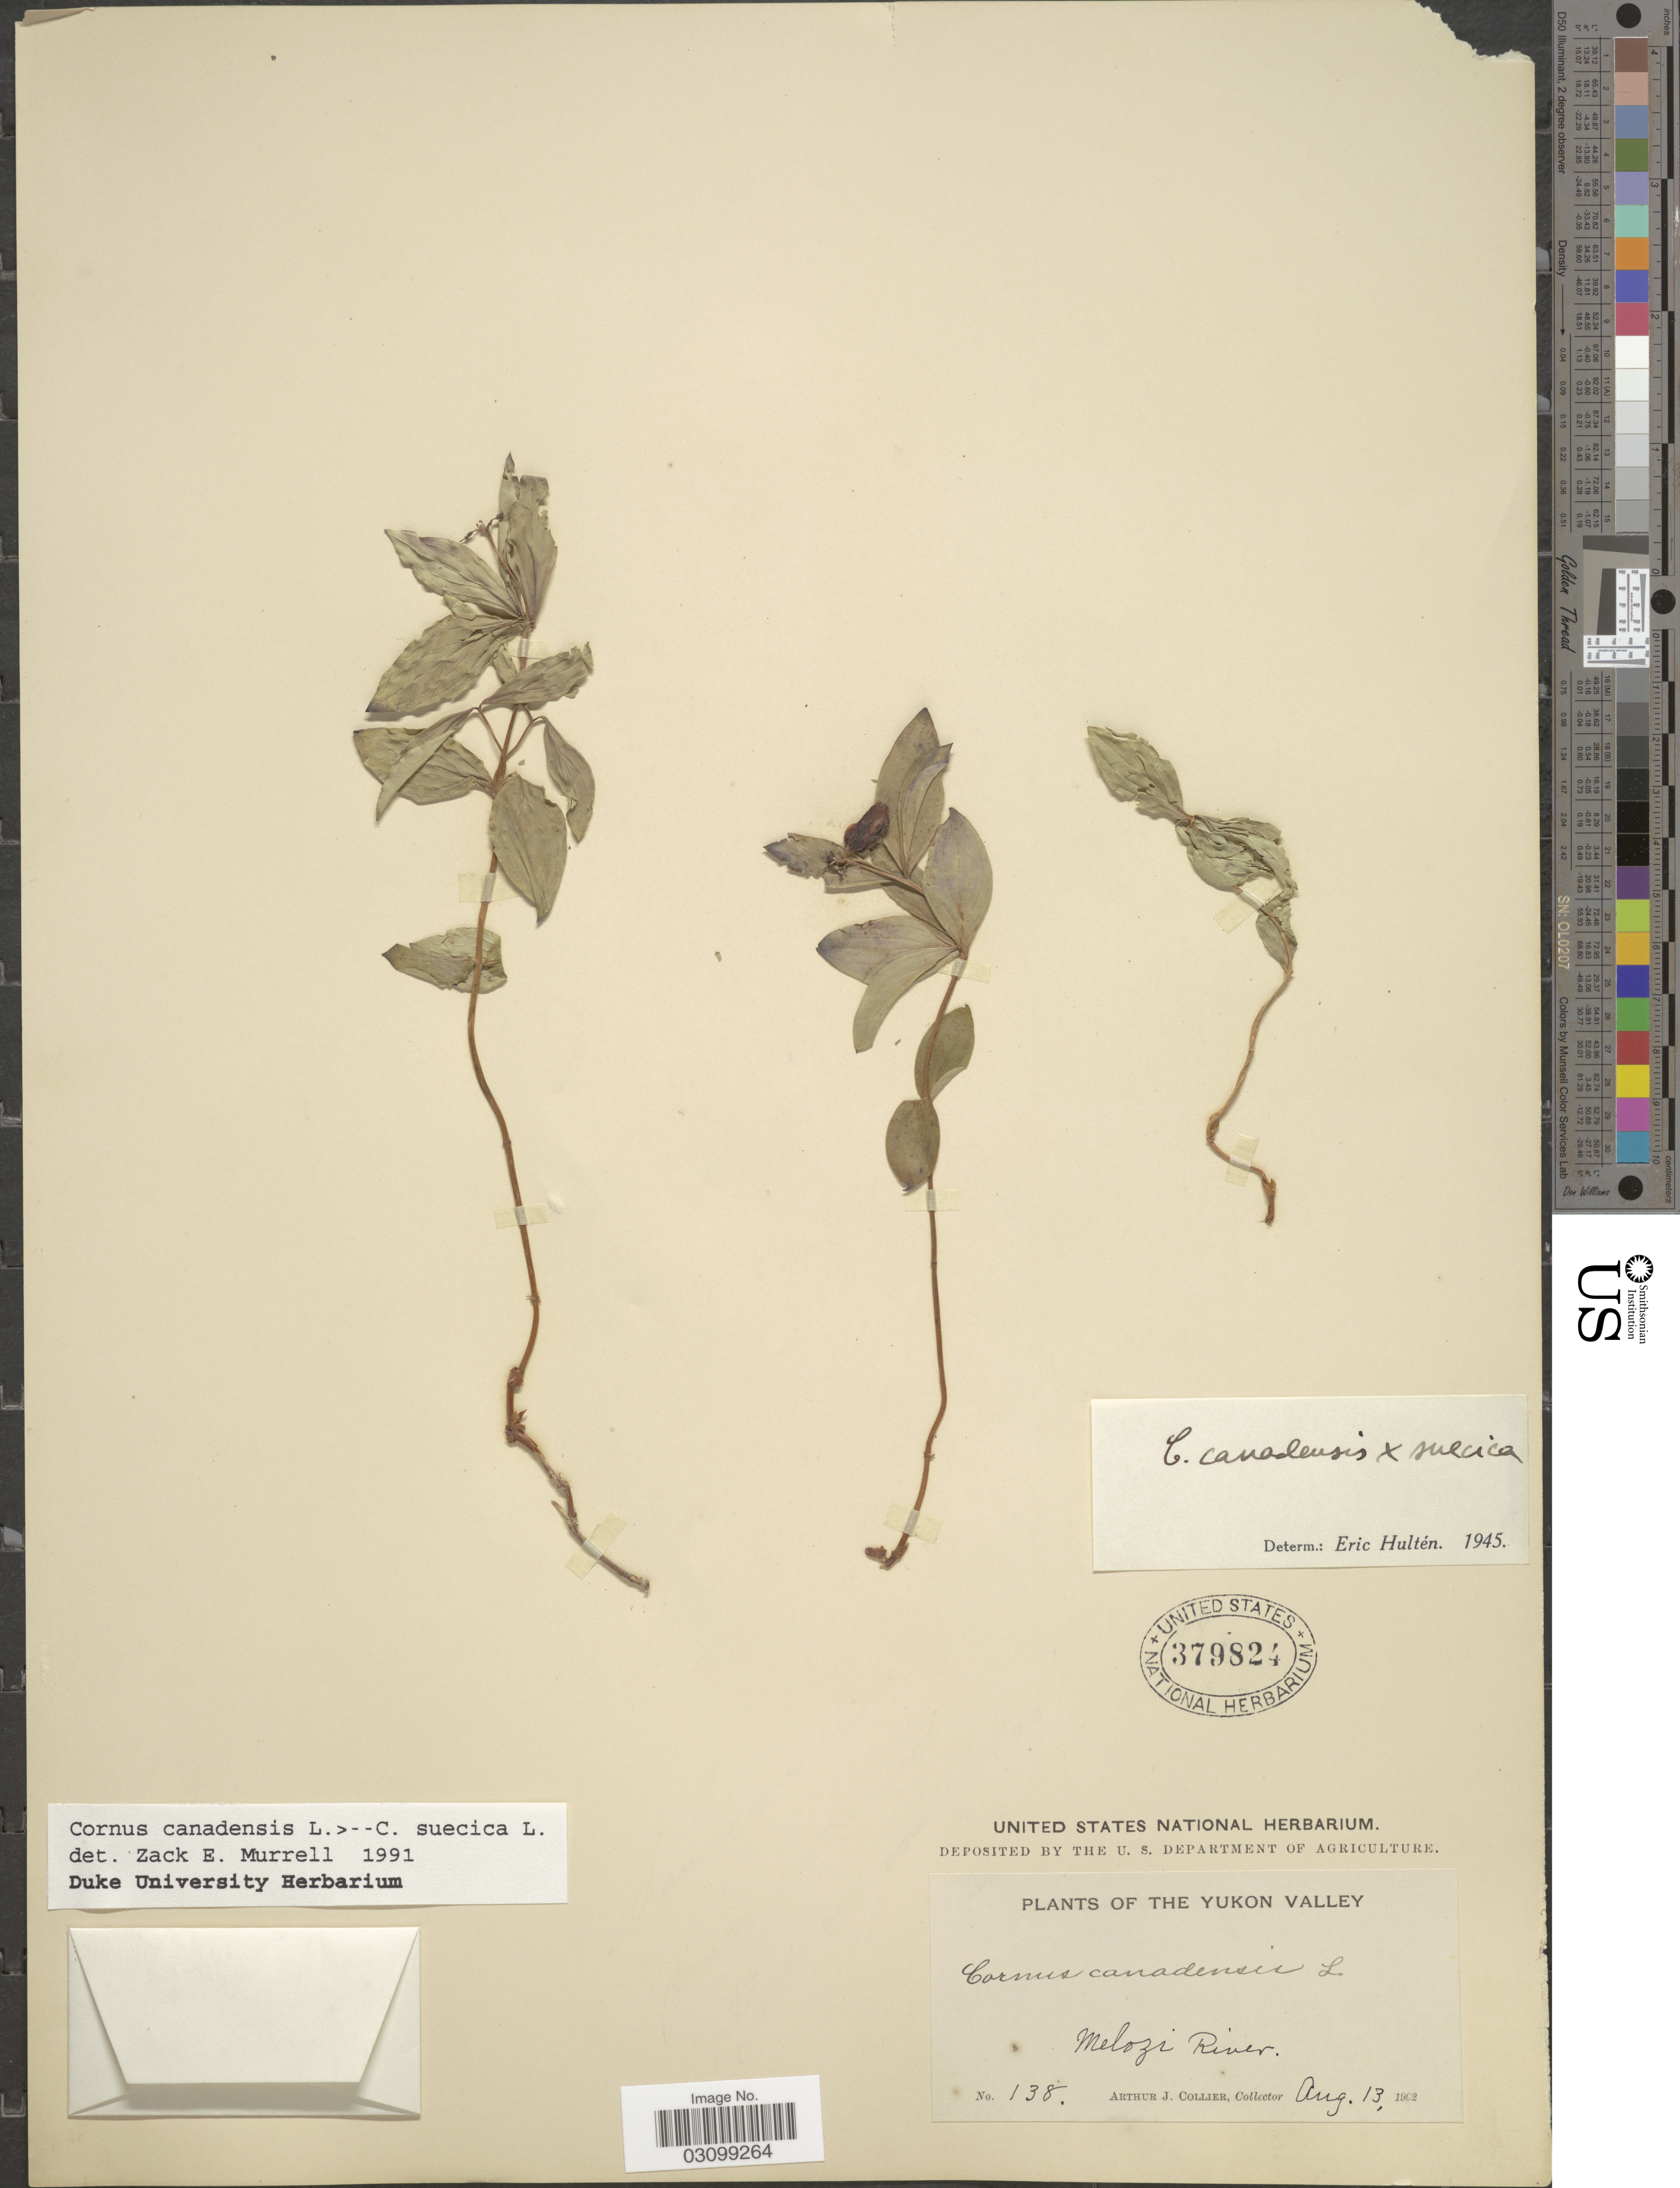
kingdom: Plantae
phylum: Tracheophyta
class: Magnoliopsida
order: Cornales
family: Cornaceae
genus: Cornus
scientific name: Cornus sp.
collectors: A. Collier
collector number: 138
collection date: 1902-08-13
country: Canada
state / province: Yukon Territory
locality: Yukon Valley. Melozi River.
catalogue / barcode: US 379824